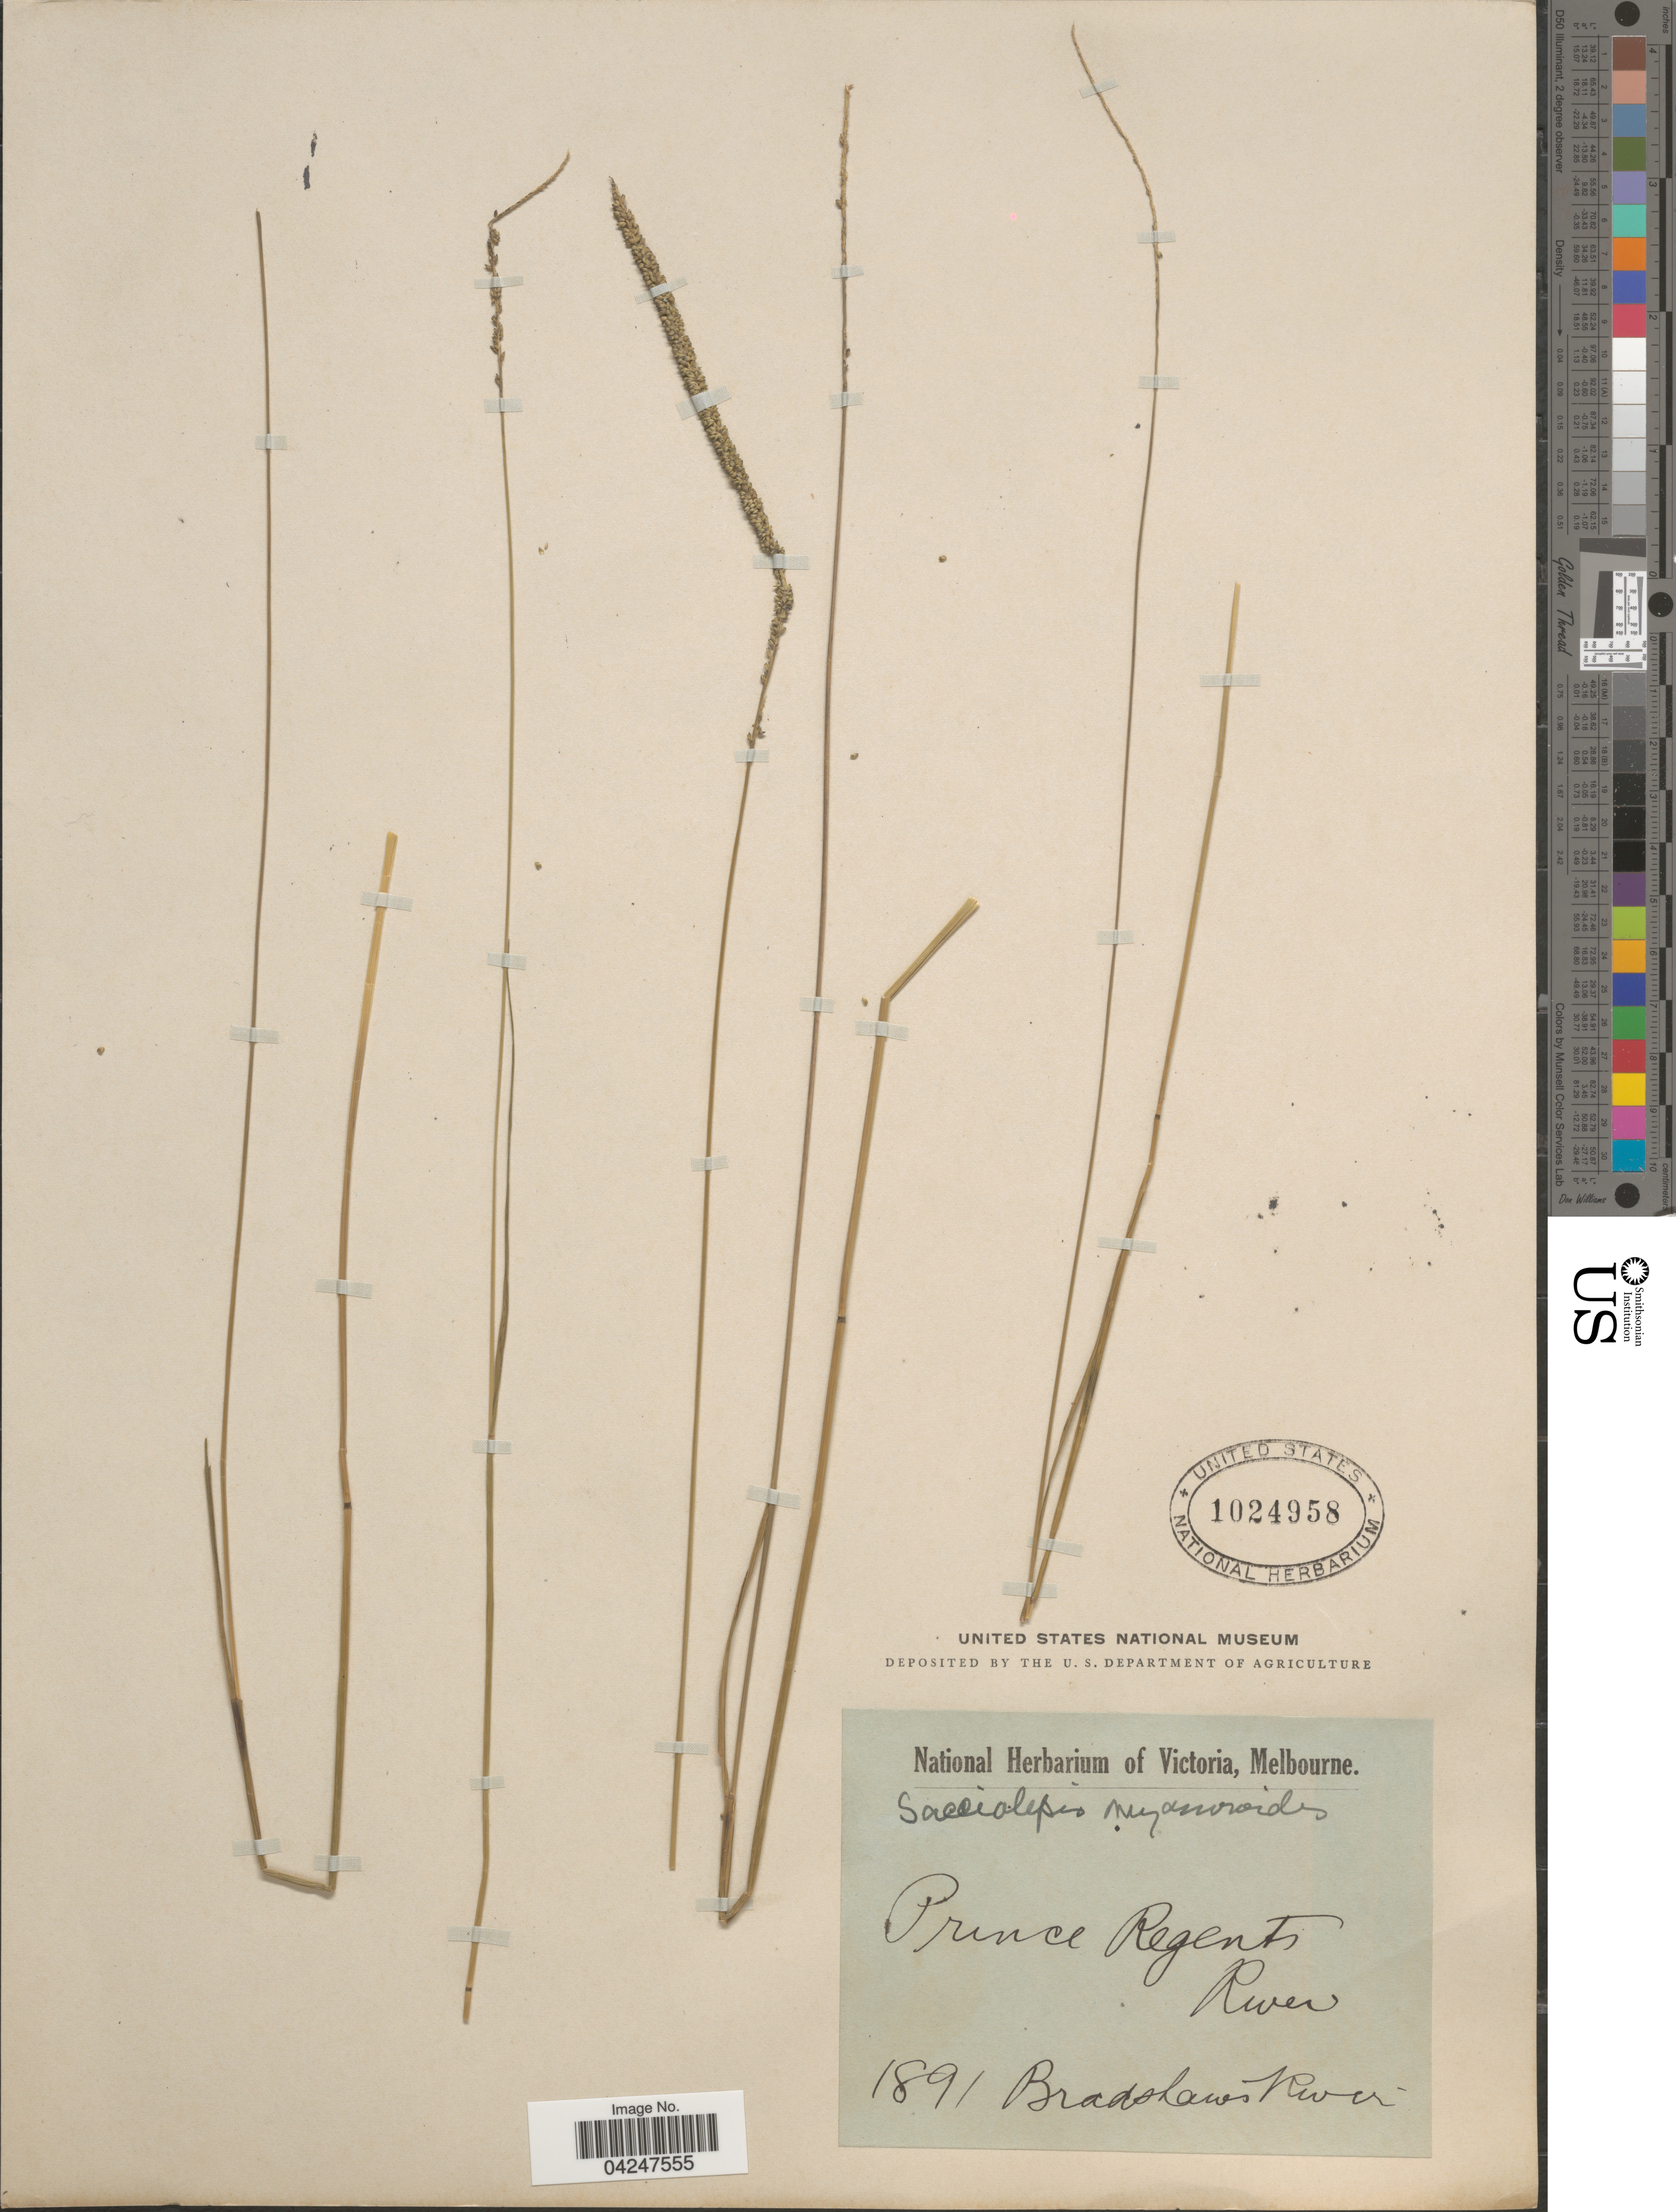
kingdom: Plantae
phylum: Tracheophyta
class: Liliopsida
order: Poales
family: Poaceae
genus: Sacciolepis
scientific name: Sacciolepis myosuroides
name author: (R. Br.) Chase ex E.G. Camus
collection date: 1891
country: Australia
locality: Prince Regents River. Bradshaw River.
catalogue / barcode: US 1024958